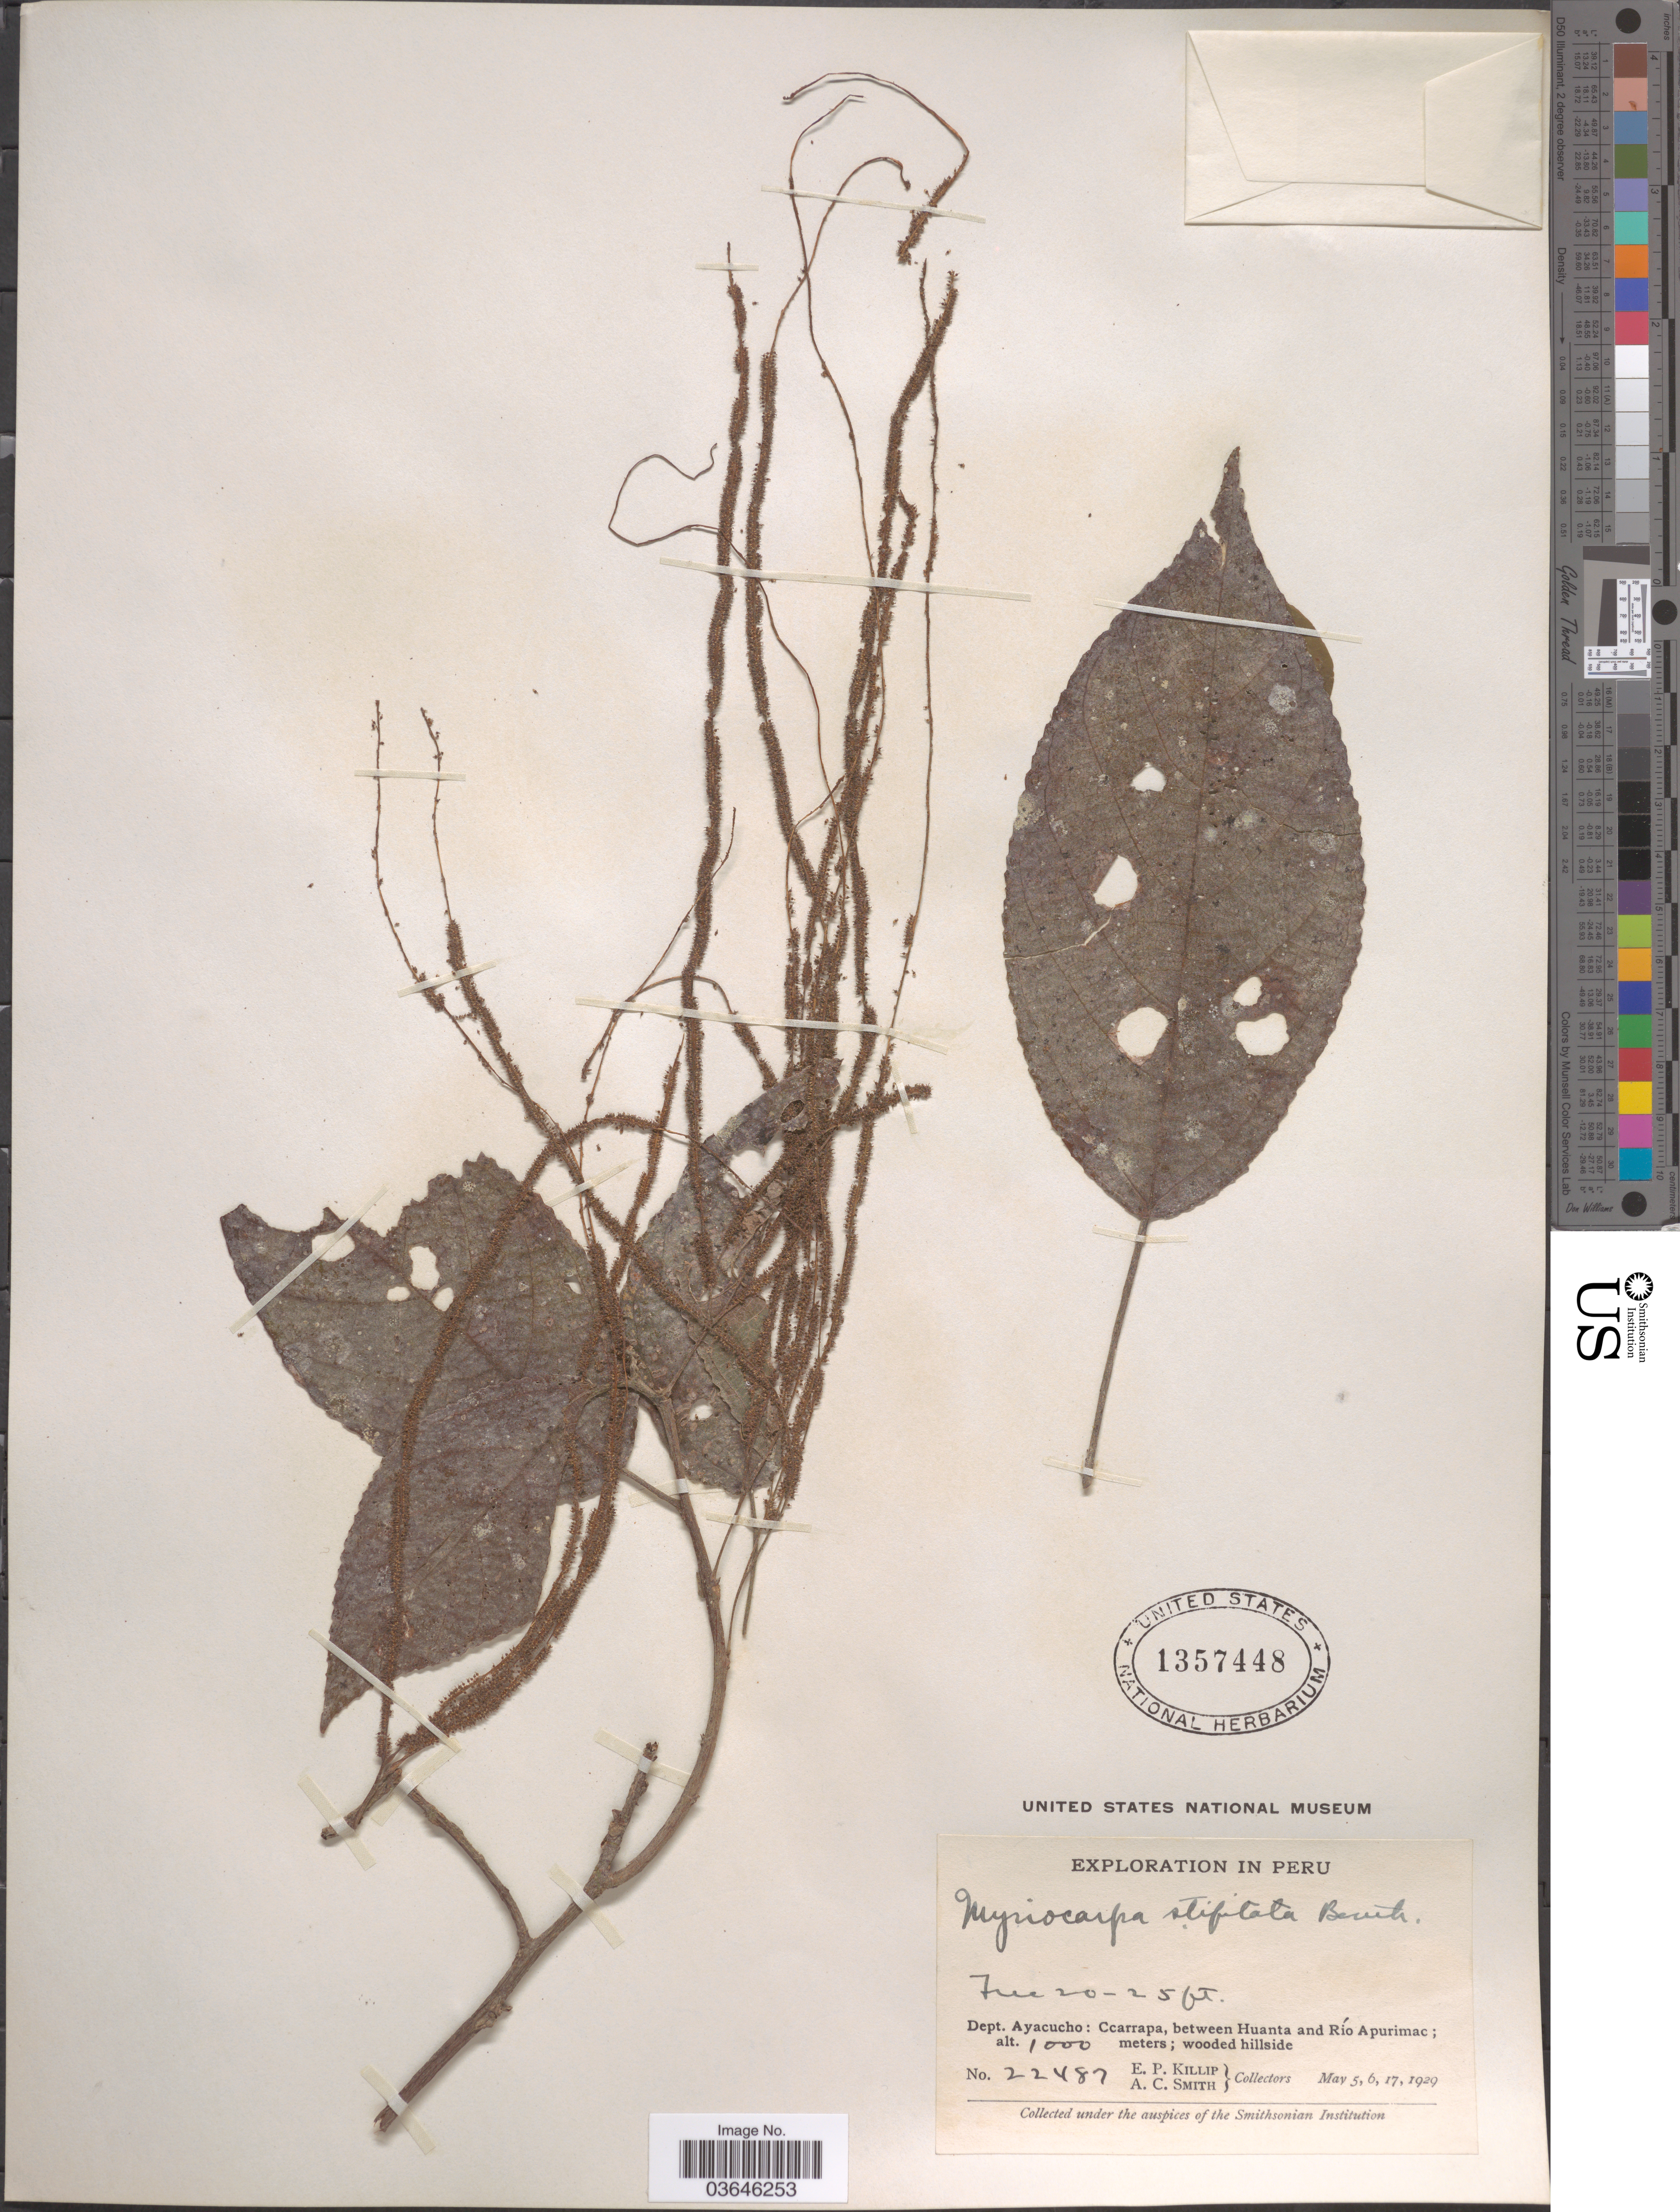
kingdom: Plantae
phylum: Tracheophyta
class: Magnoliopsida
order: Rosales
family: Urticaceae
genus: Myriocarpa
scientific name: Myriocarpa stipitata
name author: Benth.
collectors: E. P. Killip & A. C. Smith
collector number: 22487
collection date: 1929-05-05/1929-05-17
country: Peru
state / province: Ayacucho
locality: Dept. Ayacucho: Ccarrapa, between Huanta and Río Apurimac.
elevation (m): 1000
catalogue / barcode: US 1357448